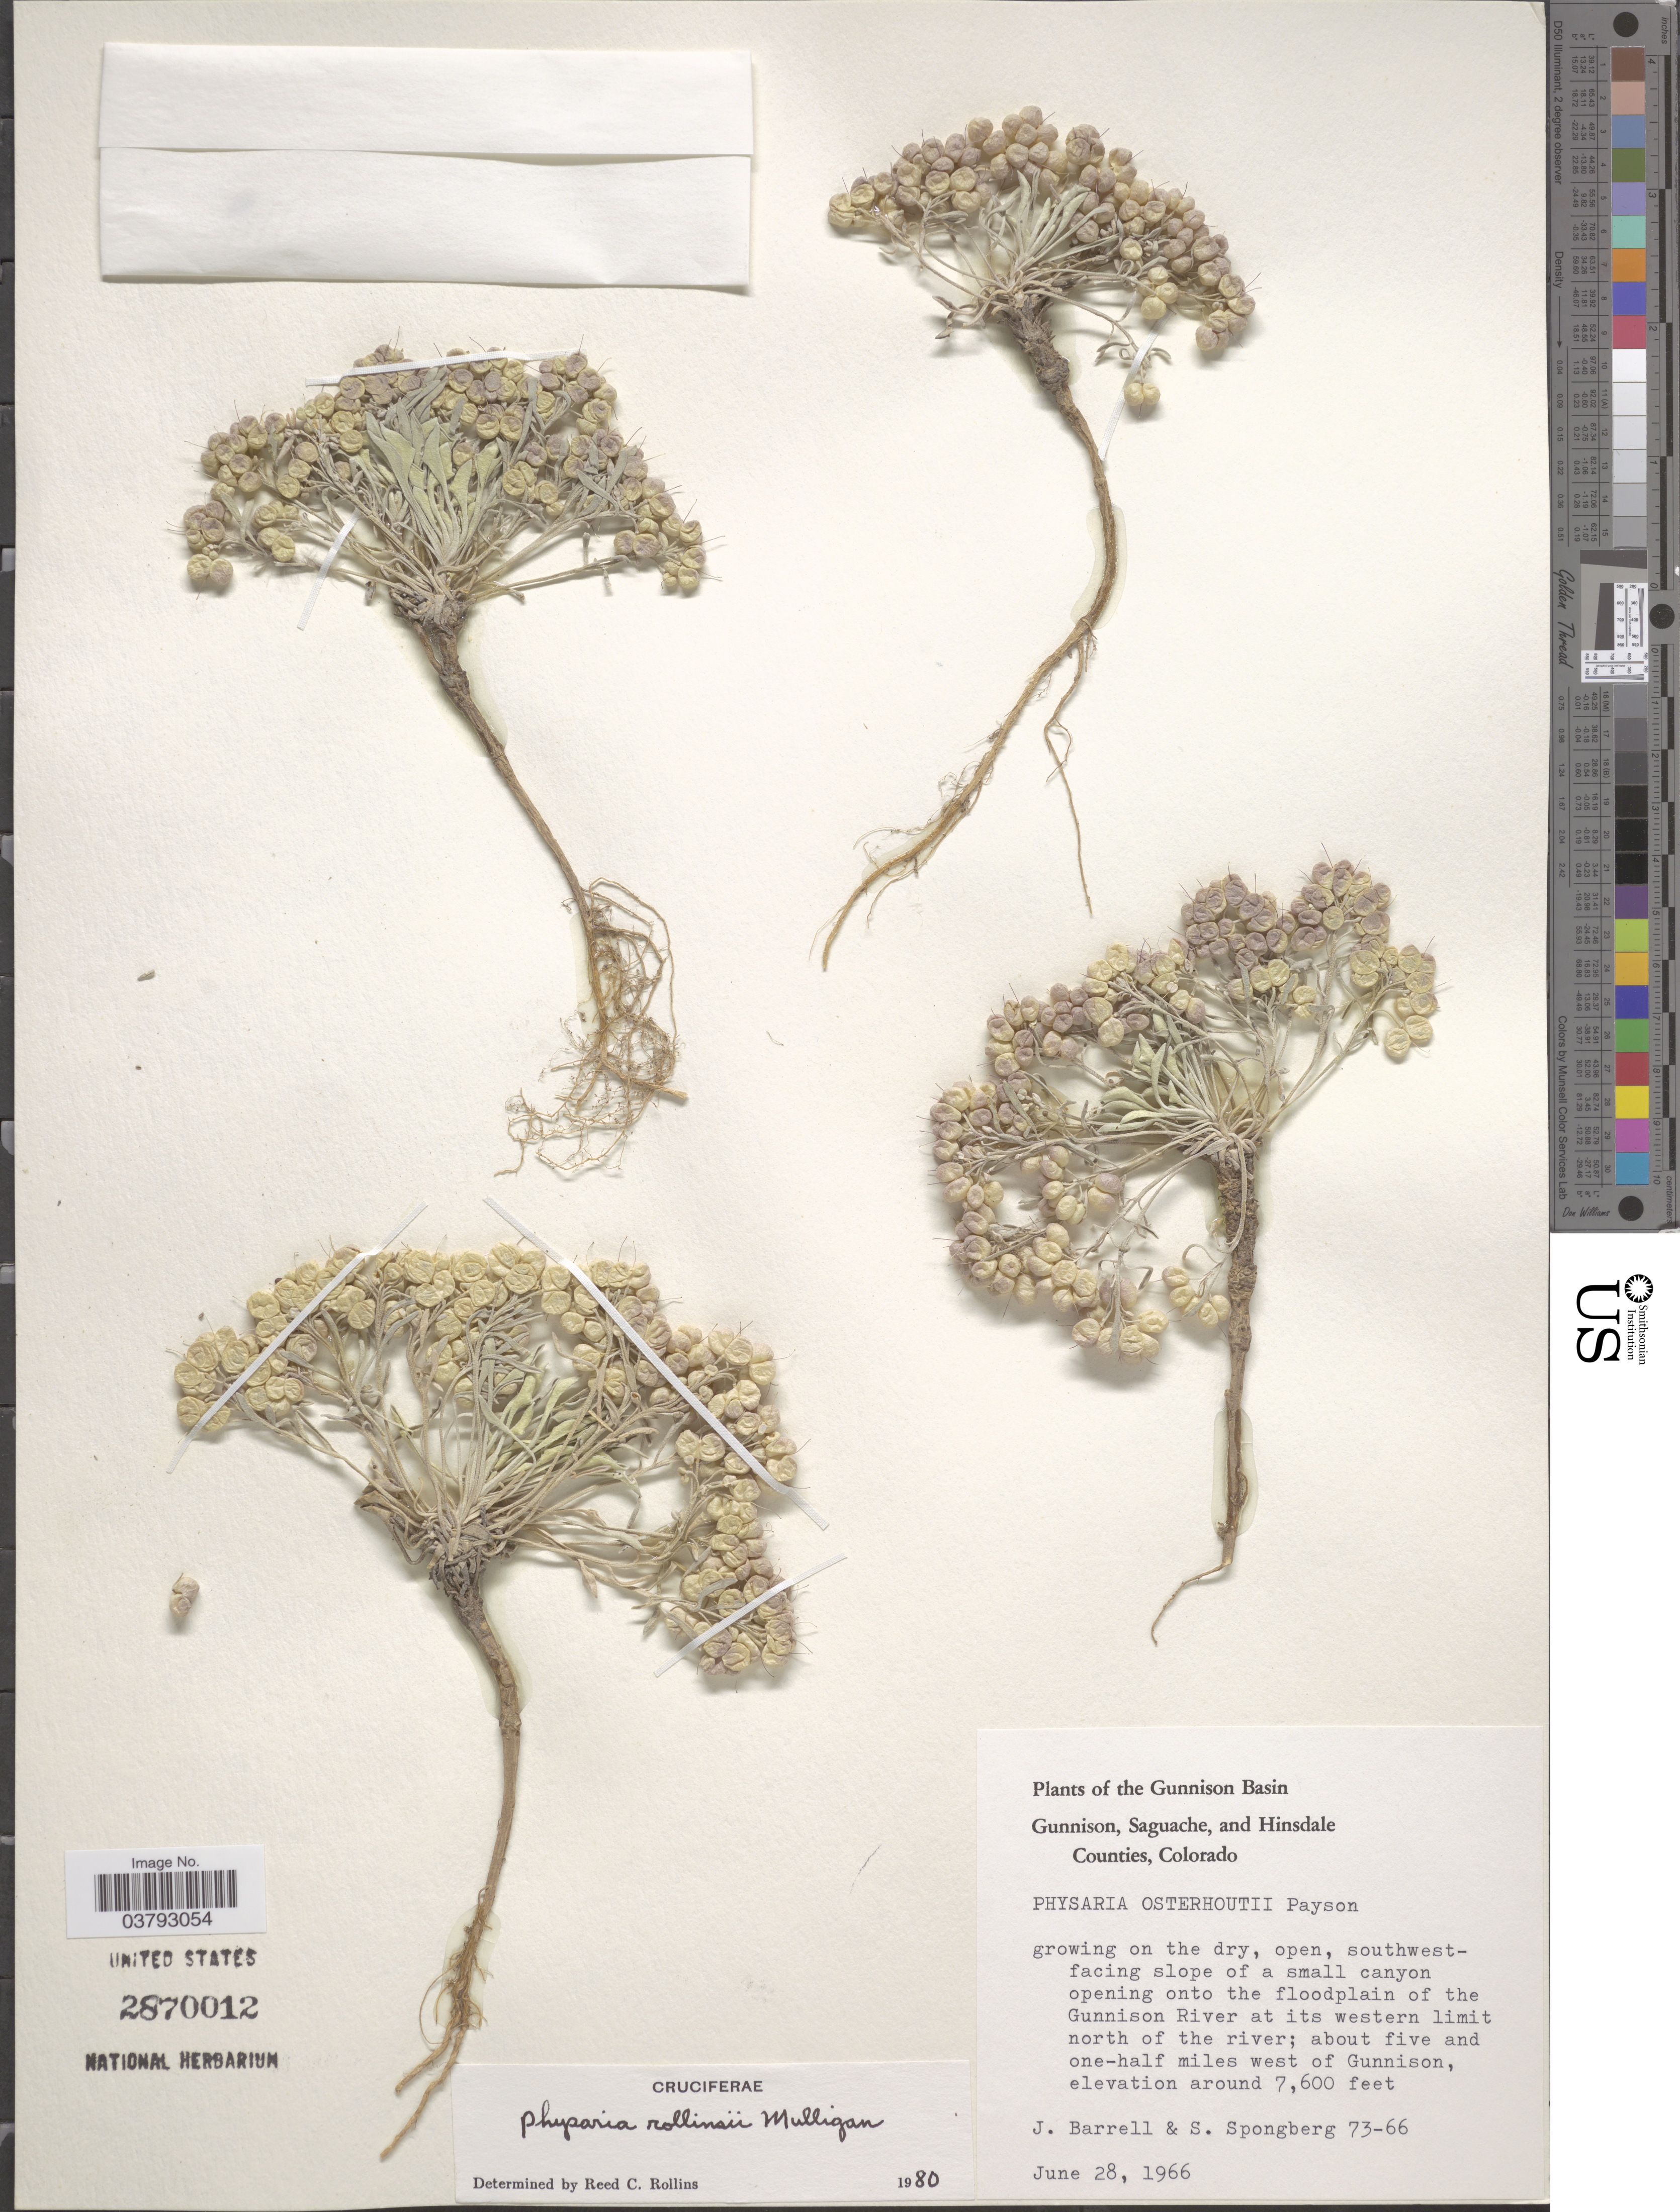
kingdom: Plantae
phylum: Tracheophyta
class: Magnoliopsida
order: Brassicales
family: Brassicaceae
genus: Physaria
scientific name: Physaria osterhoutii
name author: Payson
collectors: J. Barrell & S. A.Spongberg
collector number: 73-66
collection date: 1966-06-28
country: United States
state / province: Colorado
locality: The Gunnison Basin. Southwest-facing slope of a small canyon opening onto the floodplain of the Gunnison River at its western limit north of the river; about five and one-half miles west of Gunnison.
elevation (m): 2316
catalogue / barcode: US 2870012